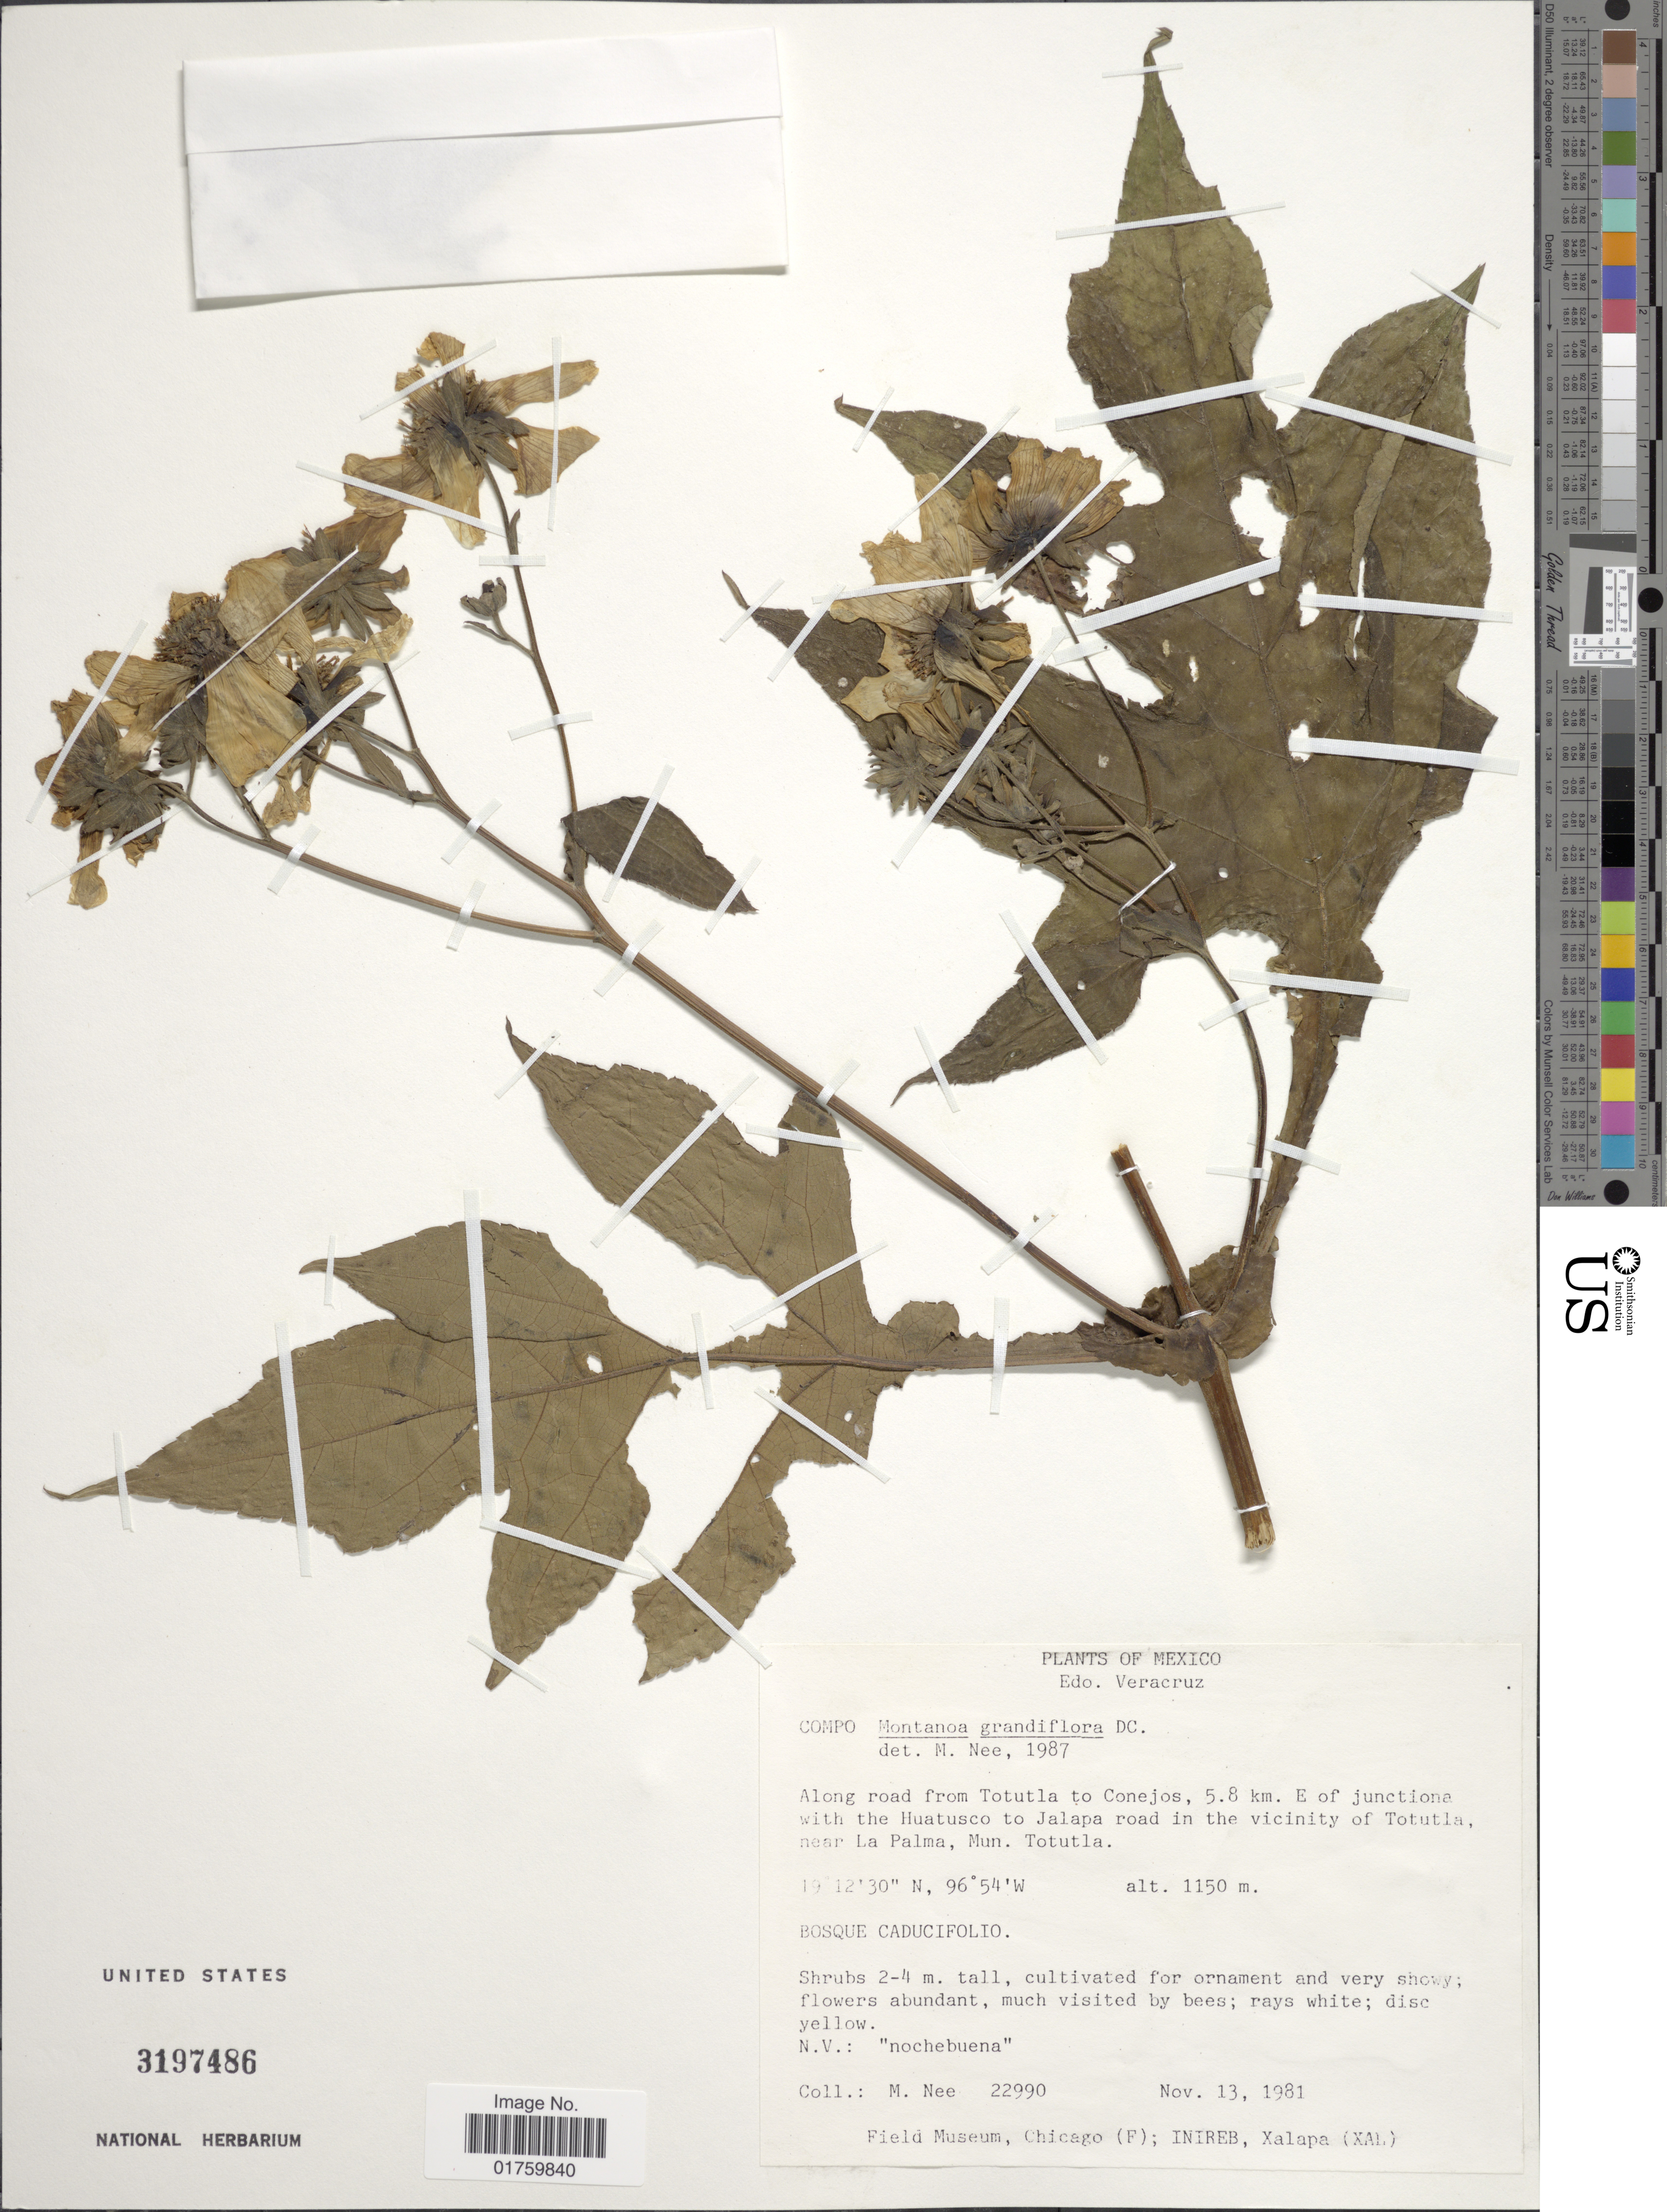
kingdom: Plantae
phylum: Tracheophyta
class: Magnoliopsida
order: Asterales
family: Asteraceae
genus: Montanoa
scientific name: Montanoa grandiflora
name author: Alaman ex DC.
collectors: M. Nee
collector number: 22990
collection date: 1981-11-13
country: Mexico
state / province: Veracruz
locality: Edo. Veracruz, along road from Totutla to Conejos, 5.8 km. E of junctiona with the Huatusco to Jalapa road in the vicinity of Totutla, near La Palma,Mun.Totutla.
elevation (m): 1150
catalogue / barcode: US 3197486